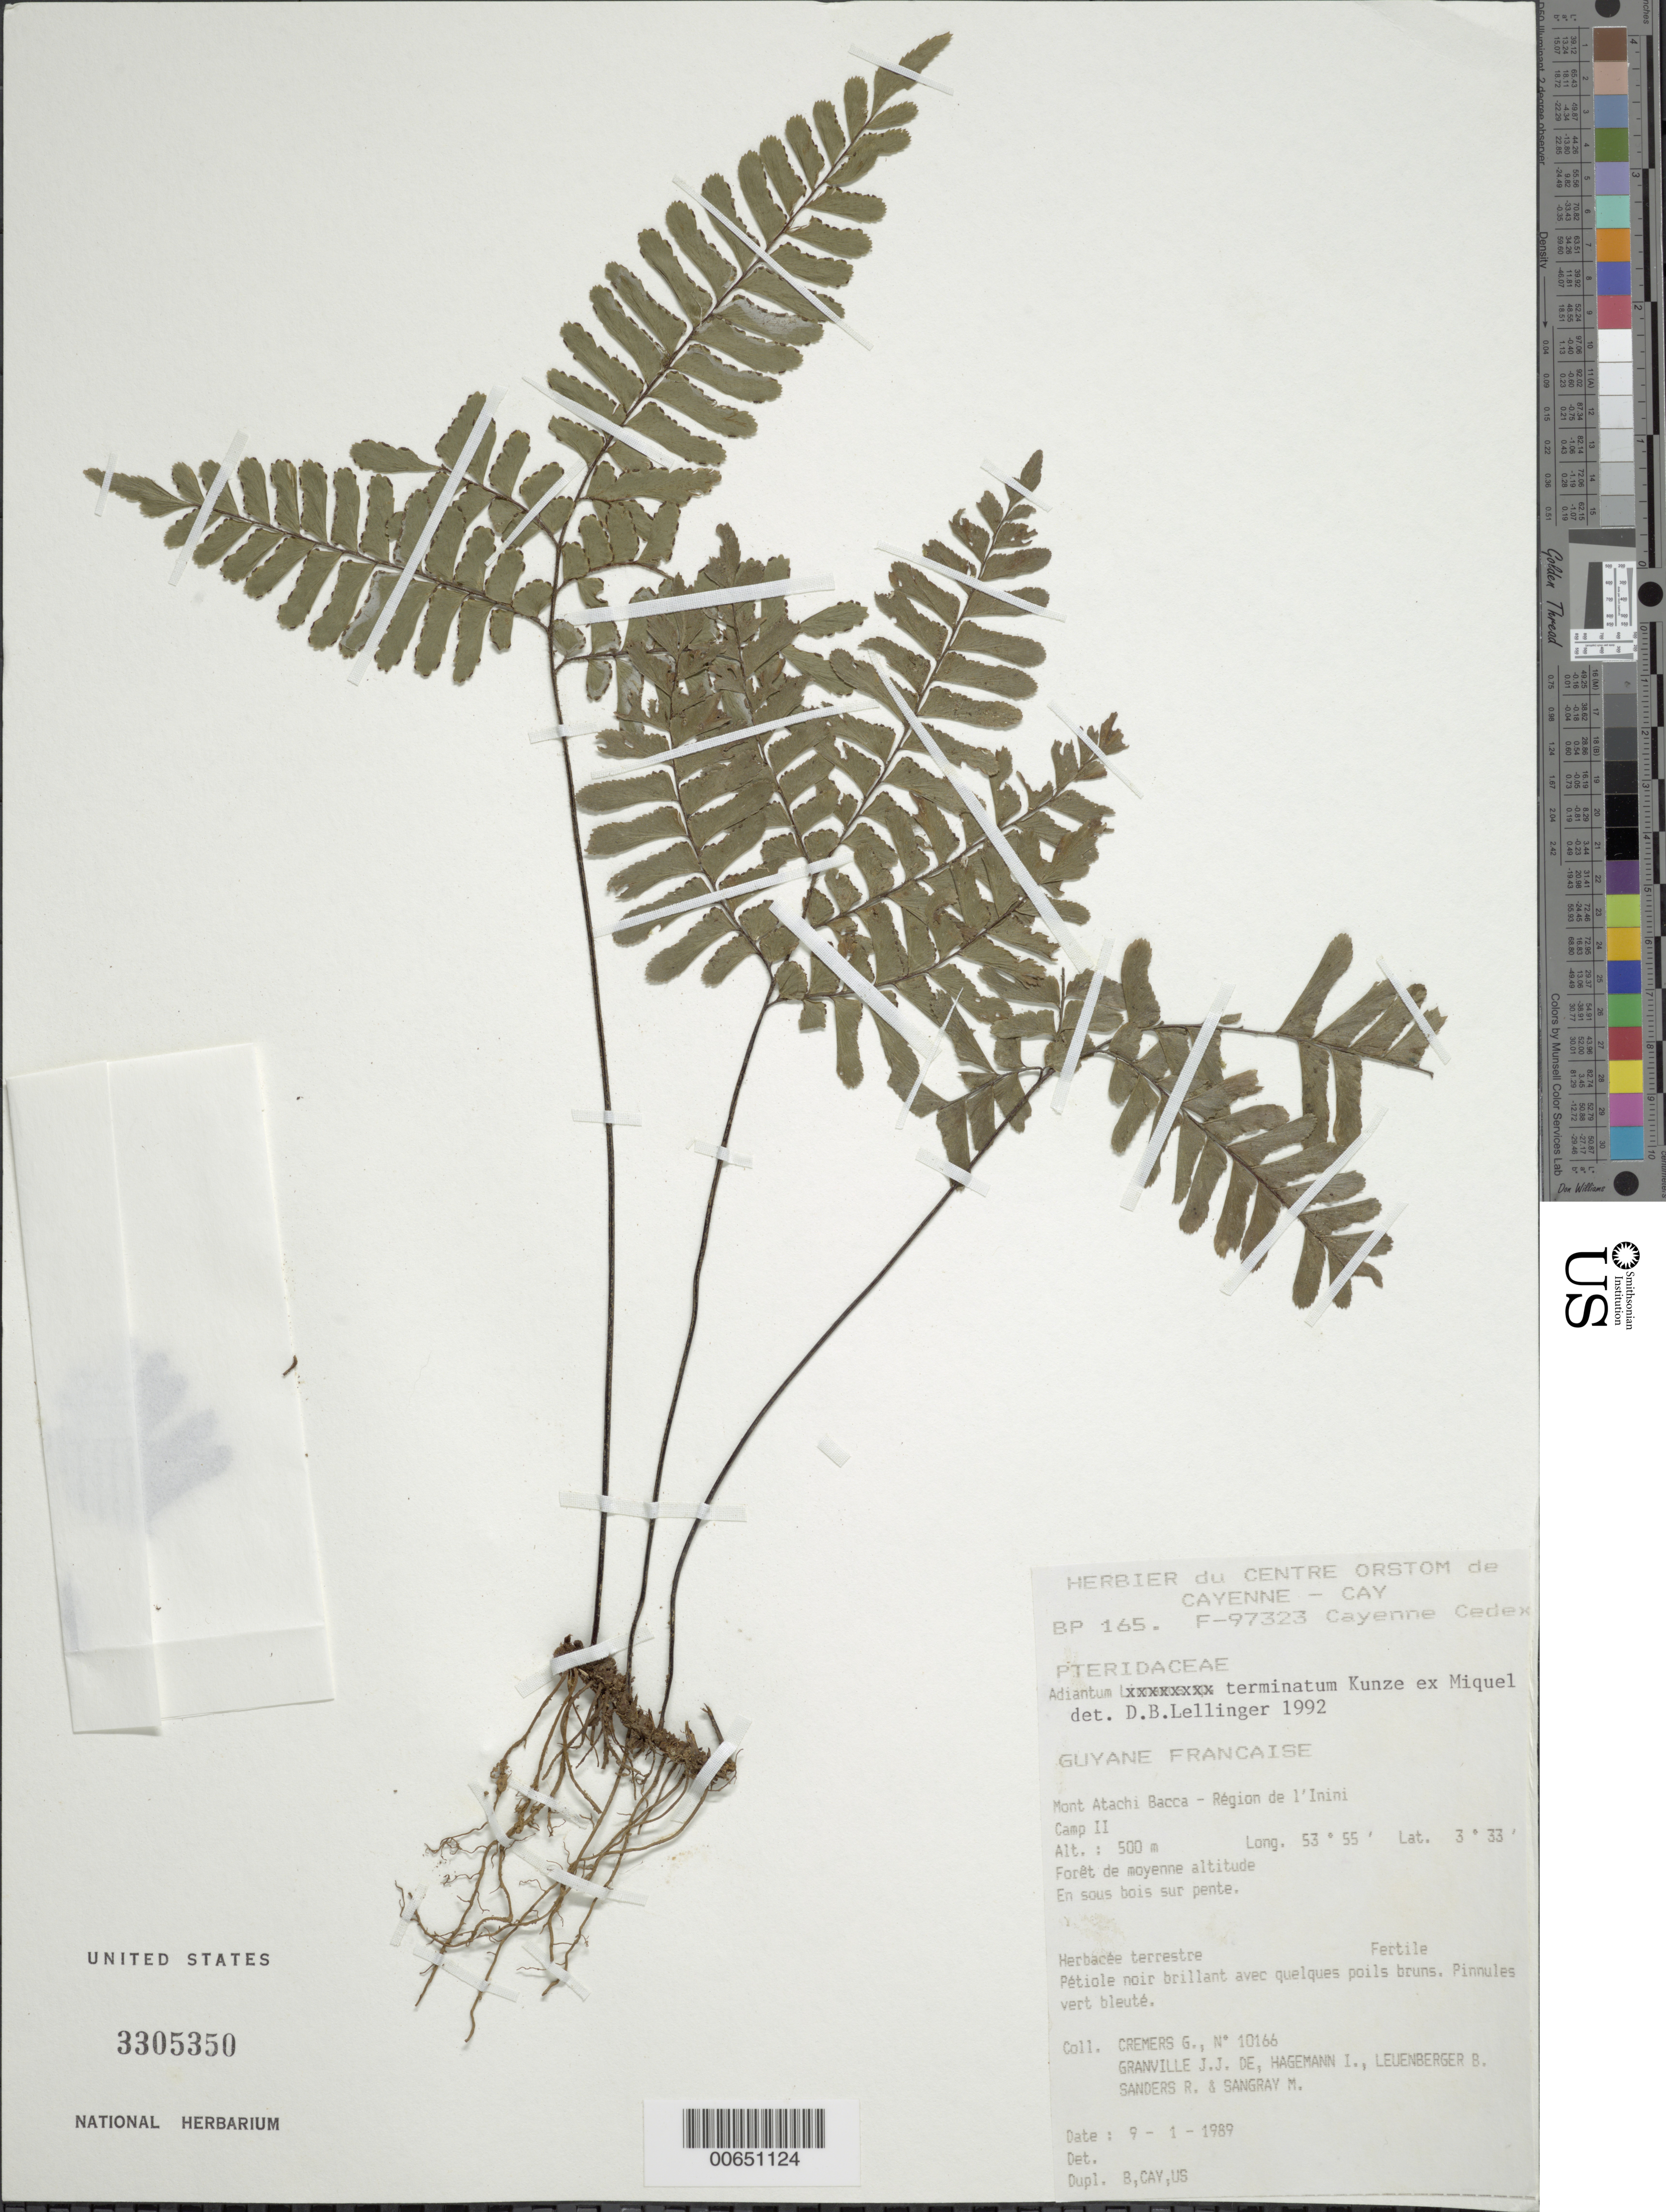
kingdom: Plantae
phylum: Tracheophyta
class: Polypodiopsida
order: Polypodiales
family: Pteridaceae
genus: Adiantum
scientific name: Adiantum terminatum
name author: Kunze ex Miq.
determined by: Lellinger, David B., (BOT), Smithsonian Institution - National Museum of Natural History (UNITED STATES)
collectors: G. Cremers, J.-J. de Granville, I. Hagemann, B. E. Leuenberger, R. Sanders & M. S. Sangrey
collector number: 10166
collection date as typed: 9-Jan-89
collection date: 1989-01-09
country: French Guiana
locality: Mont Atachi Bacca, région de l'Inini, Camp II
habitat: Forest, middle altitude on slope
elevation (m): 500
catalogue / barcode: US 3305350